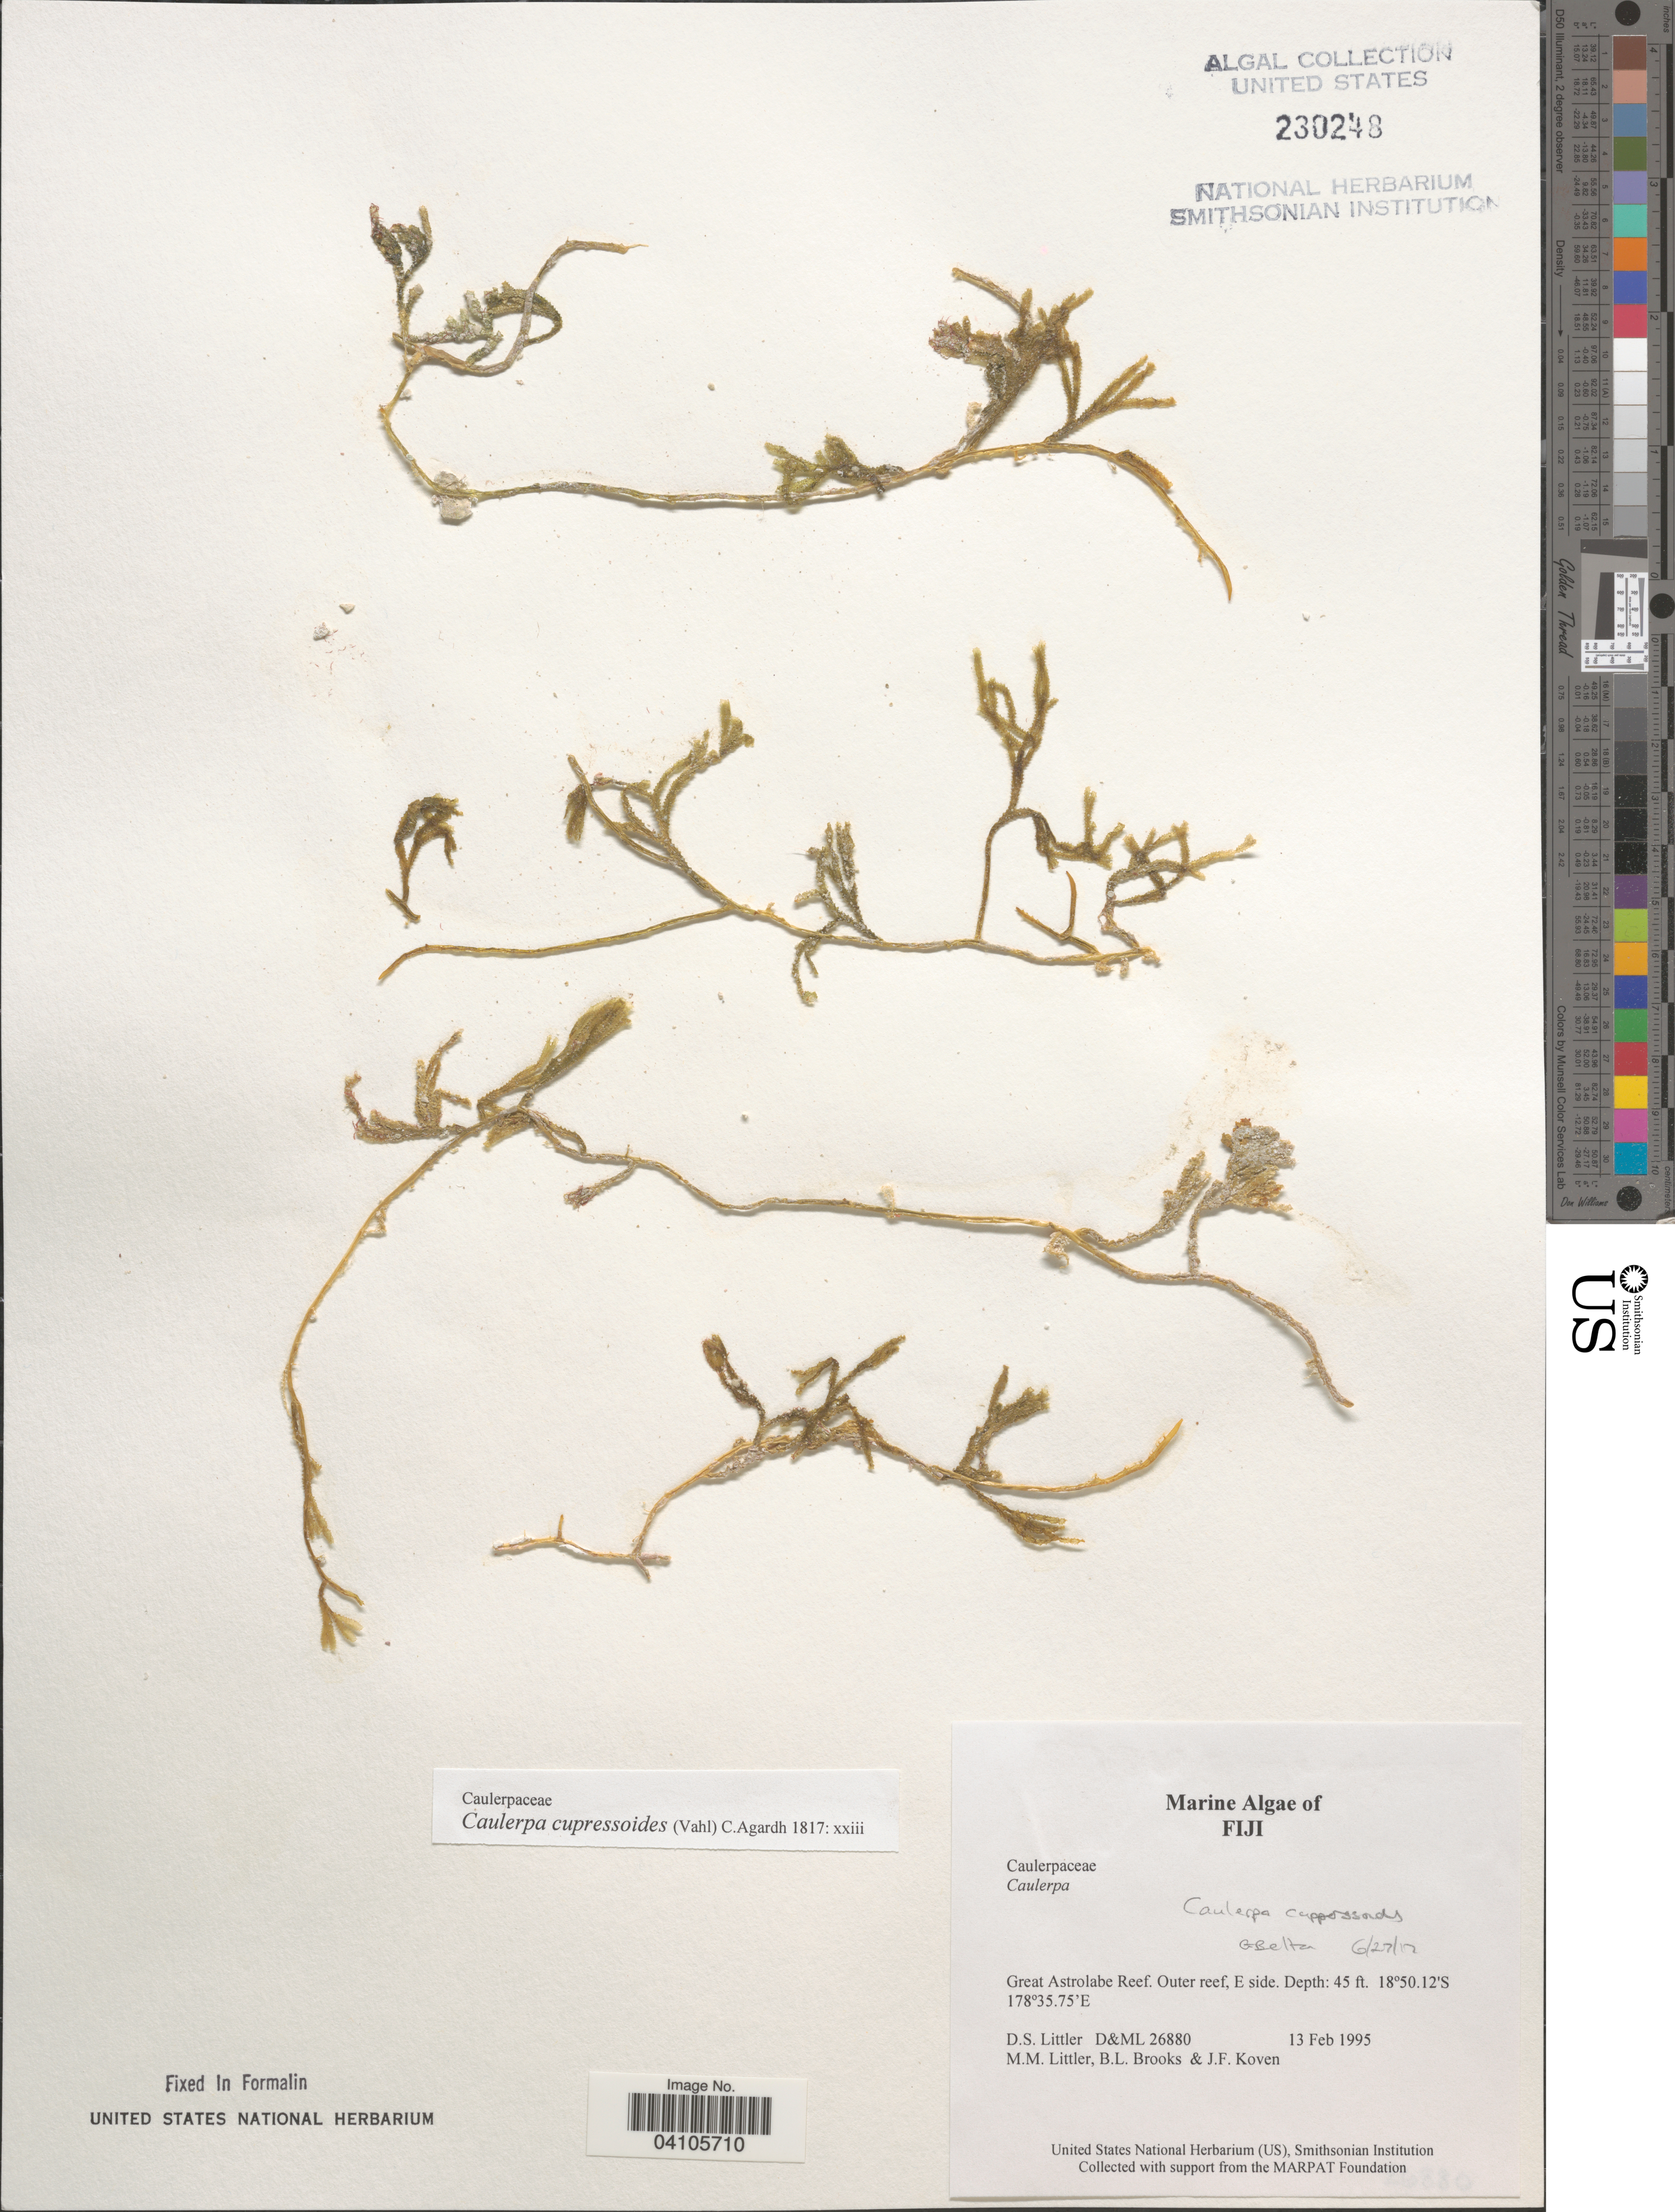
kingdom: Plantae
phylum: Chlorophyta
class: Ulvophyceae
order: Bryopsidales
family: Caulerpaceae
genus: Caulerpa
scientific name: Caulerpa cupressoides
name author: (Vahl) C. Agardh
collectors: D. S. Littler, B. Brooks & J. Koven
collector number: D&ML 26880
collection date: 1995-02-13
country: Fiji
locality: North Astrolabe Reef. Outer reef, E side.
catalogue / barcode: US 230248